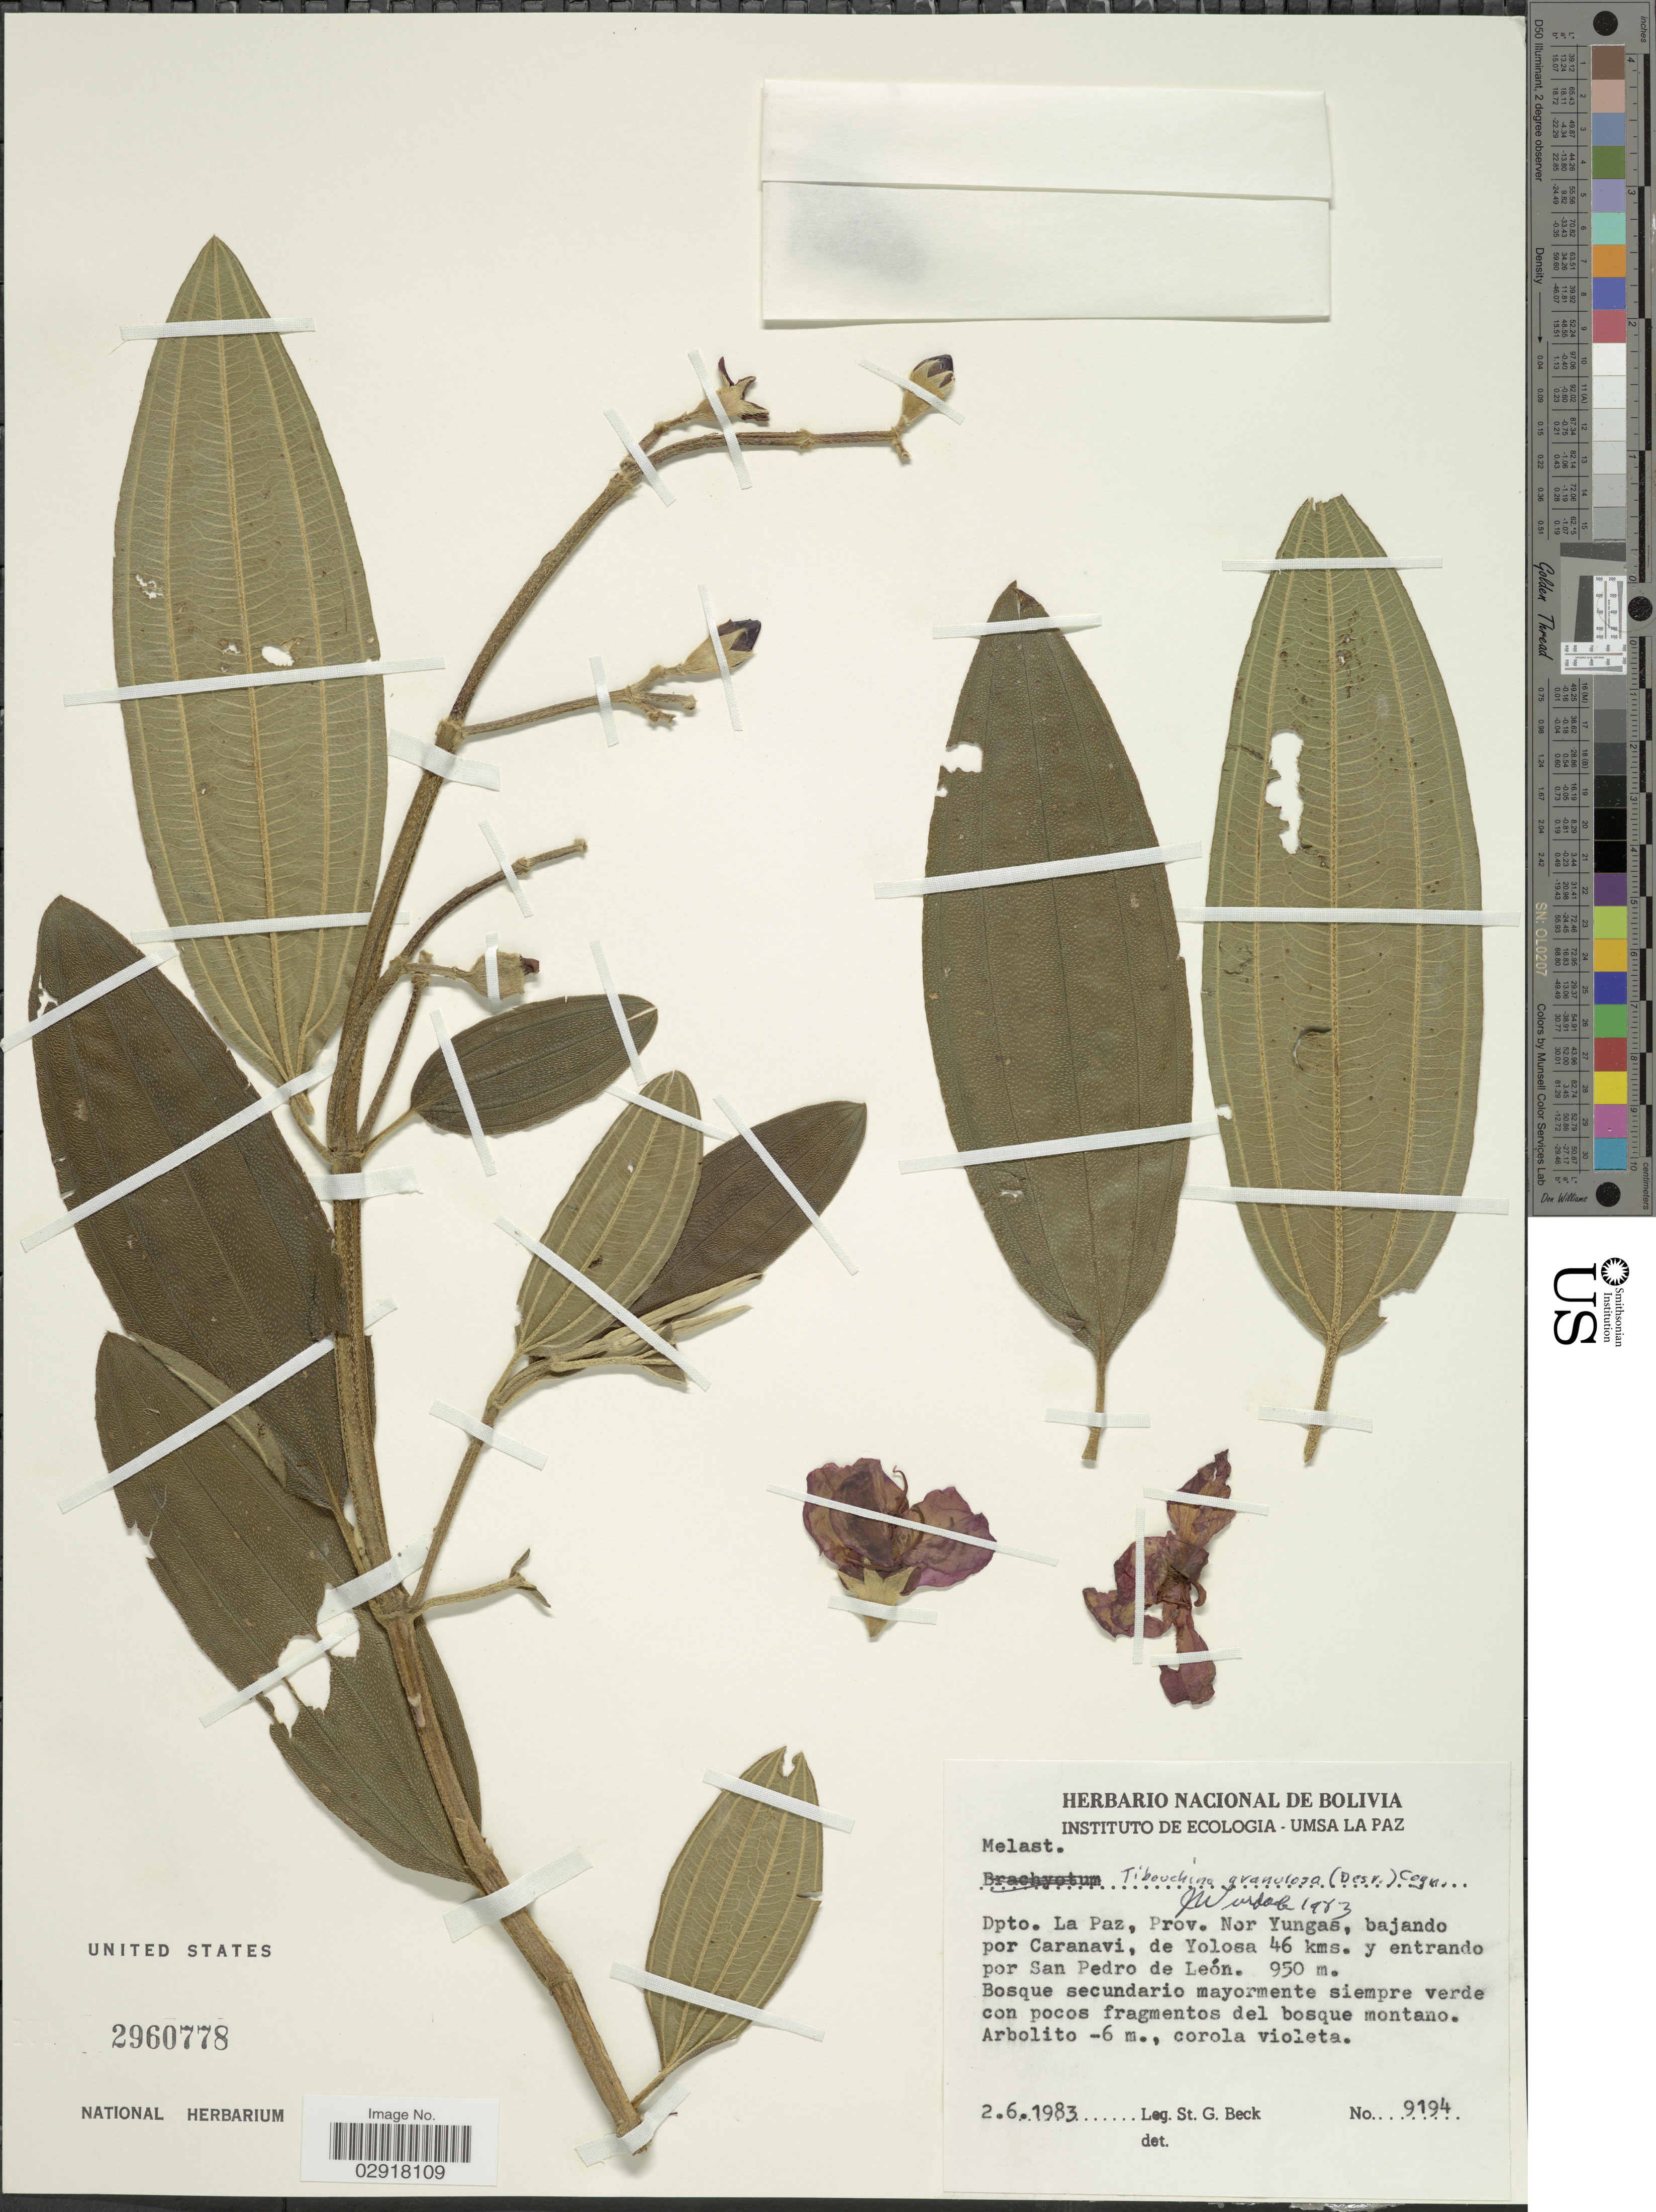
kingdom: Plantae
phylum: Tracheophyta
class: Magnoliopsida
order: Myrtales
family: Melastomataceae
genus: Pleroma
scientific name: Pleroma granulosum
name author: (Desr.) D. Don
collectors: S. G. Beck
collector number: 9194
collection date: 1983-06-02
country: Bolivia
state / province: La Paz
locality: Dpto. La Paz, Prov. Nor Yungas, bajando Caranavi, de Yolosa 46 kms. y entrando por San Pedro de León.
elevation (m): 950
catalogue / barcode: US 2960778